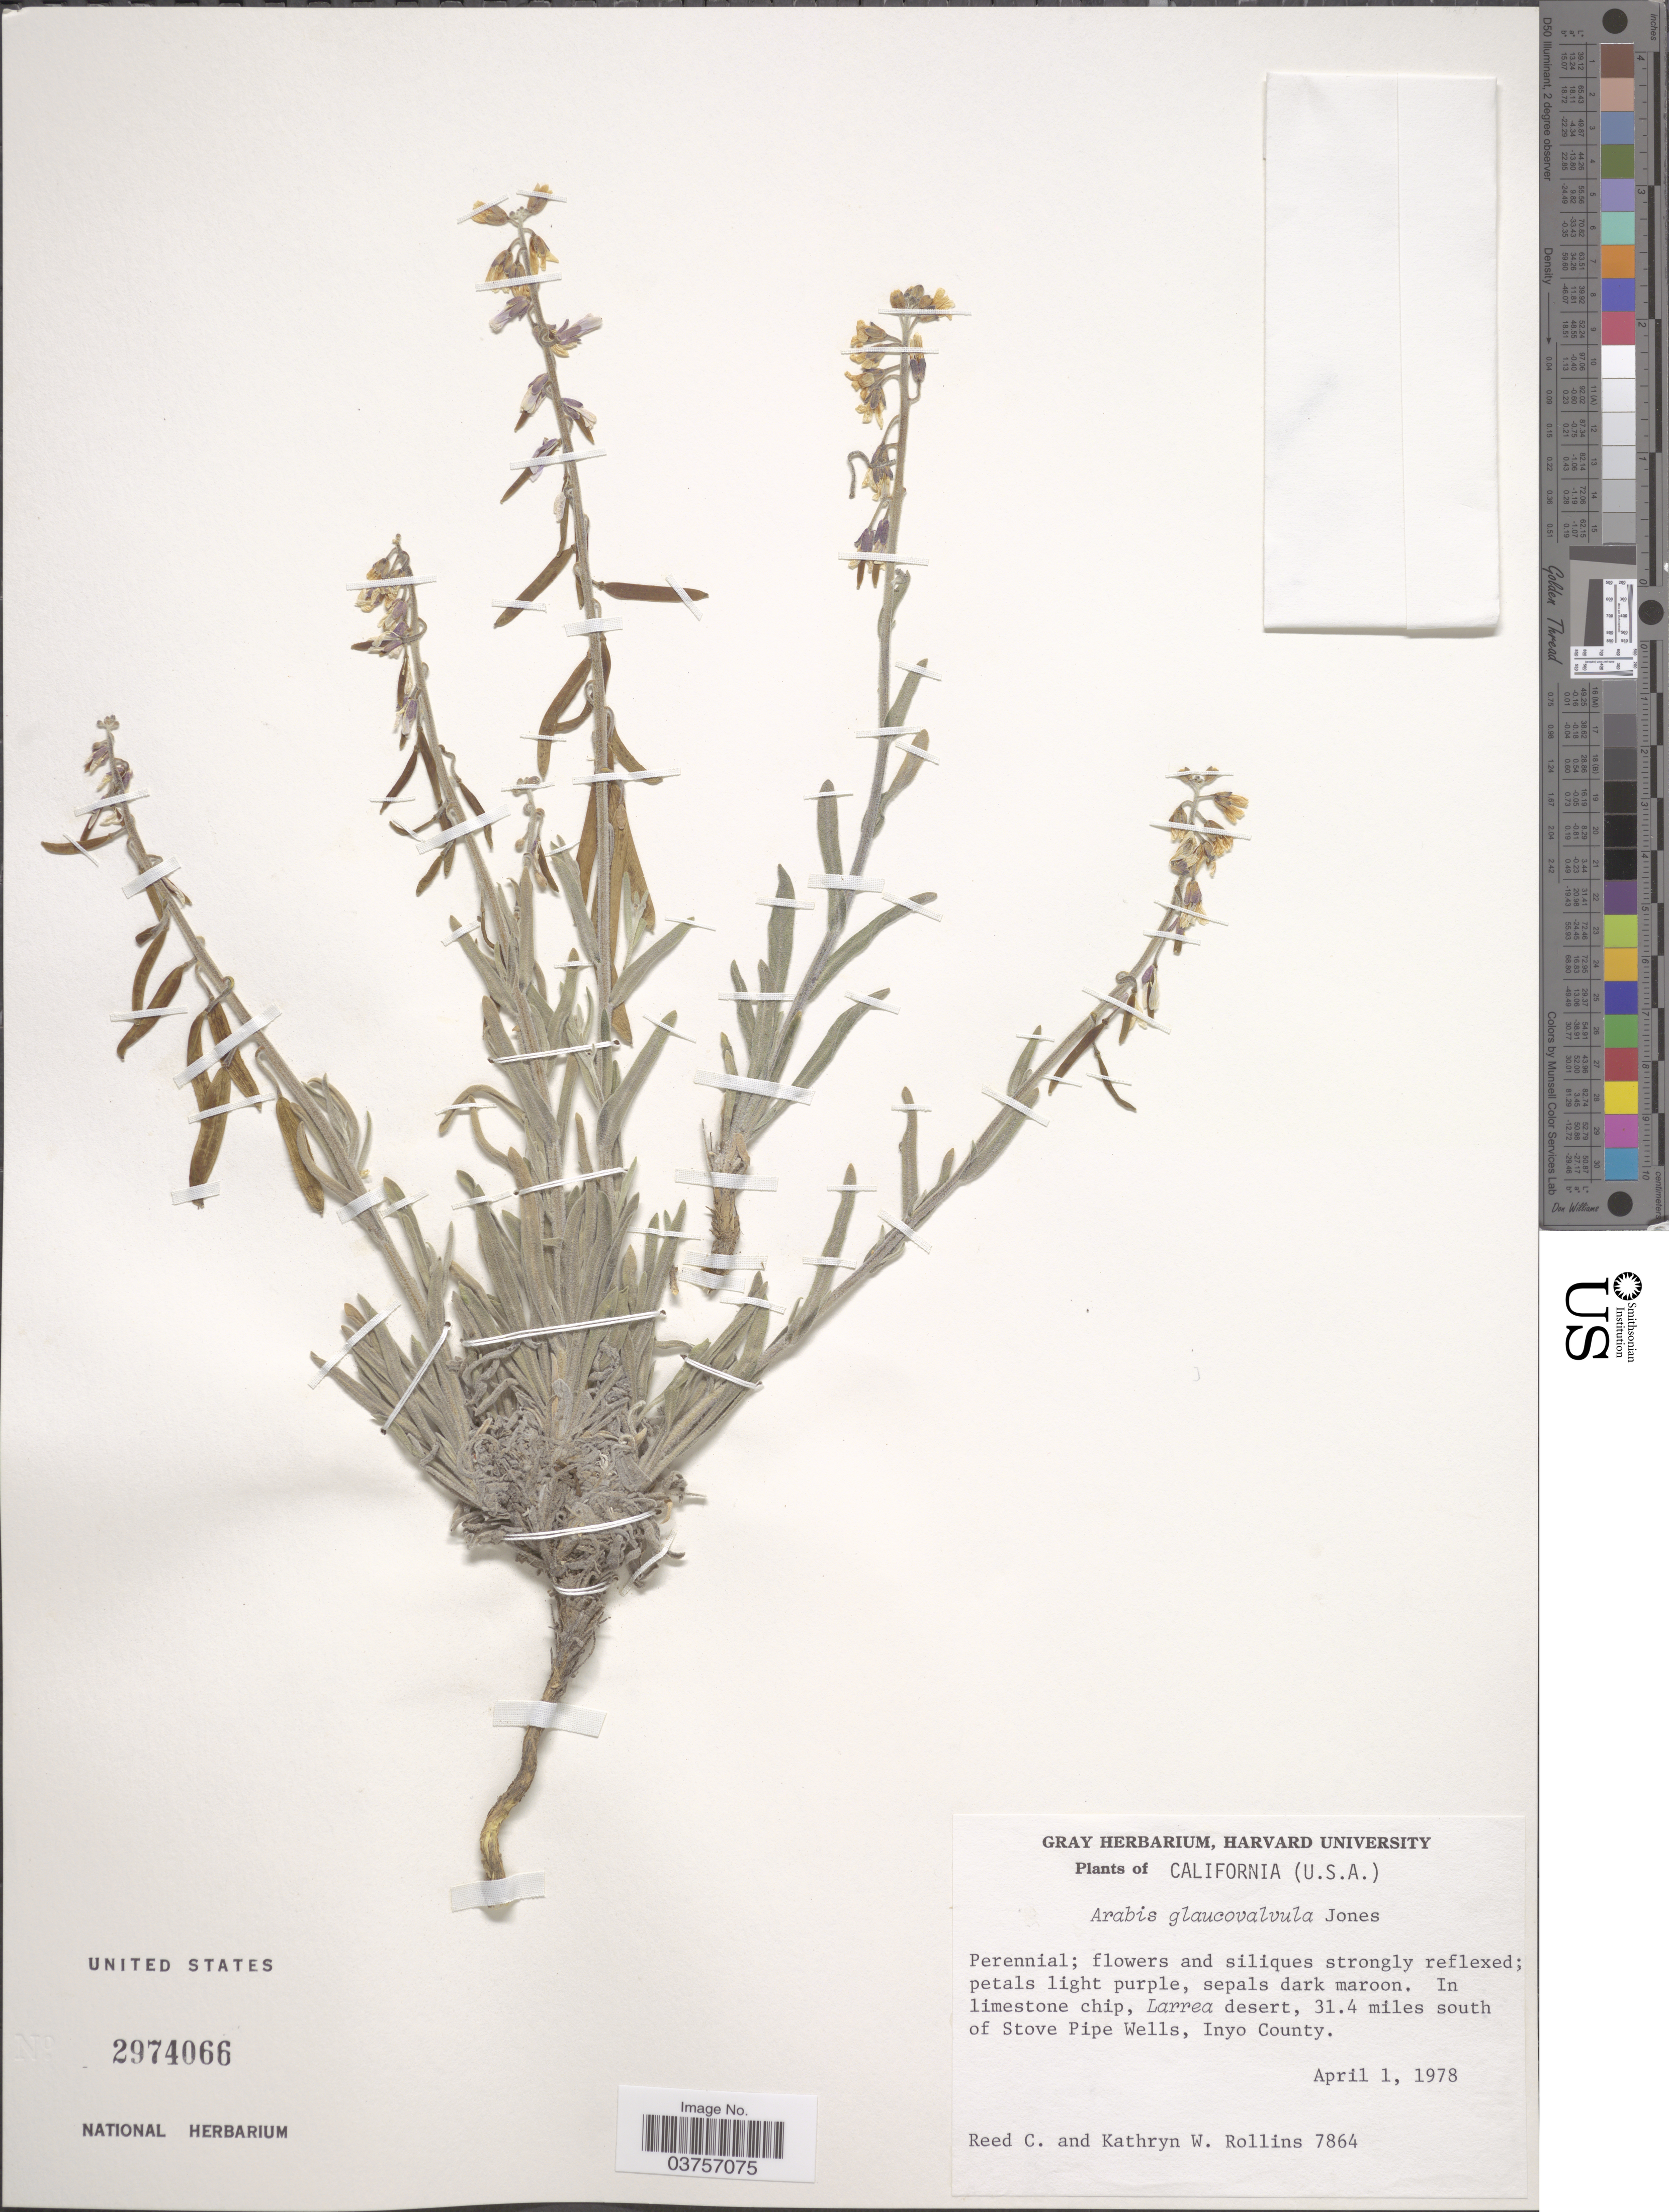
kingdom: Plantae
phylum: Tracheophyta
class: Magnoliopsida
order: Brassicales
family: Brassicaceae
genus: Arabis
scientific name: Arabis glaucovalvula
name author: M.E. Jones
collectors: R. C. Rollins & K. W. Rollins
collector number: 7864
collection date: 1978-04-01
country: United States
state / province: California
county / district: Inyo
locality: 31.4 miles south of Stove Pipe Wells, Inyo County.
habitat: in limestone chip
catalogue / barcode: US 2974066